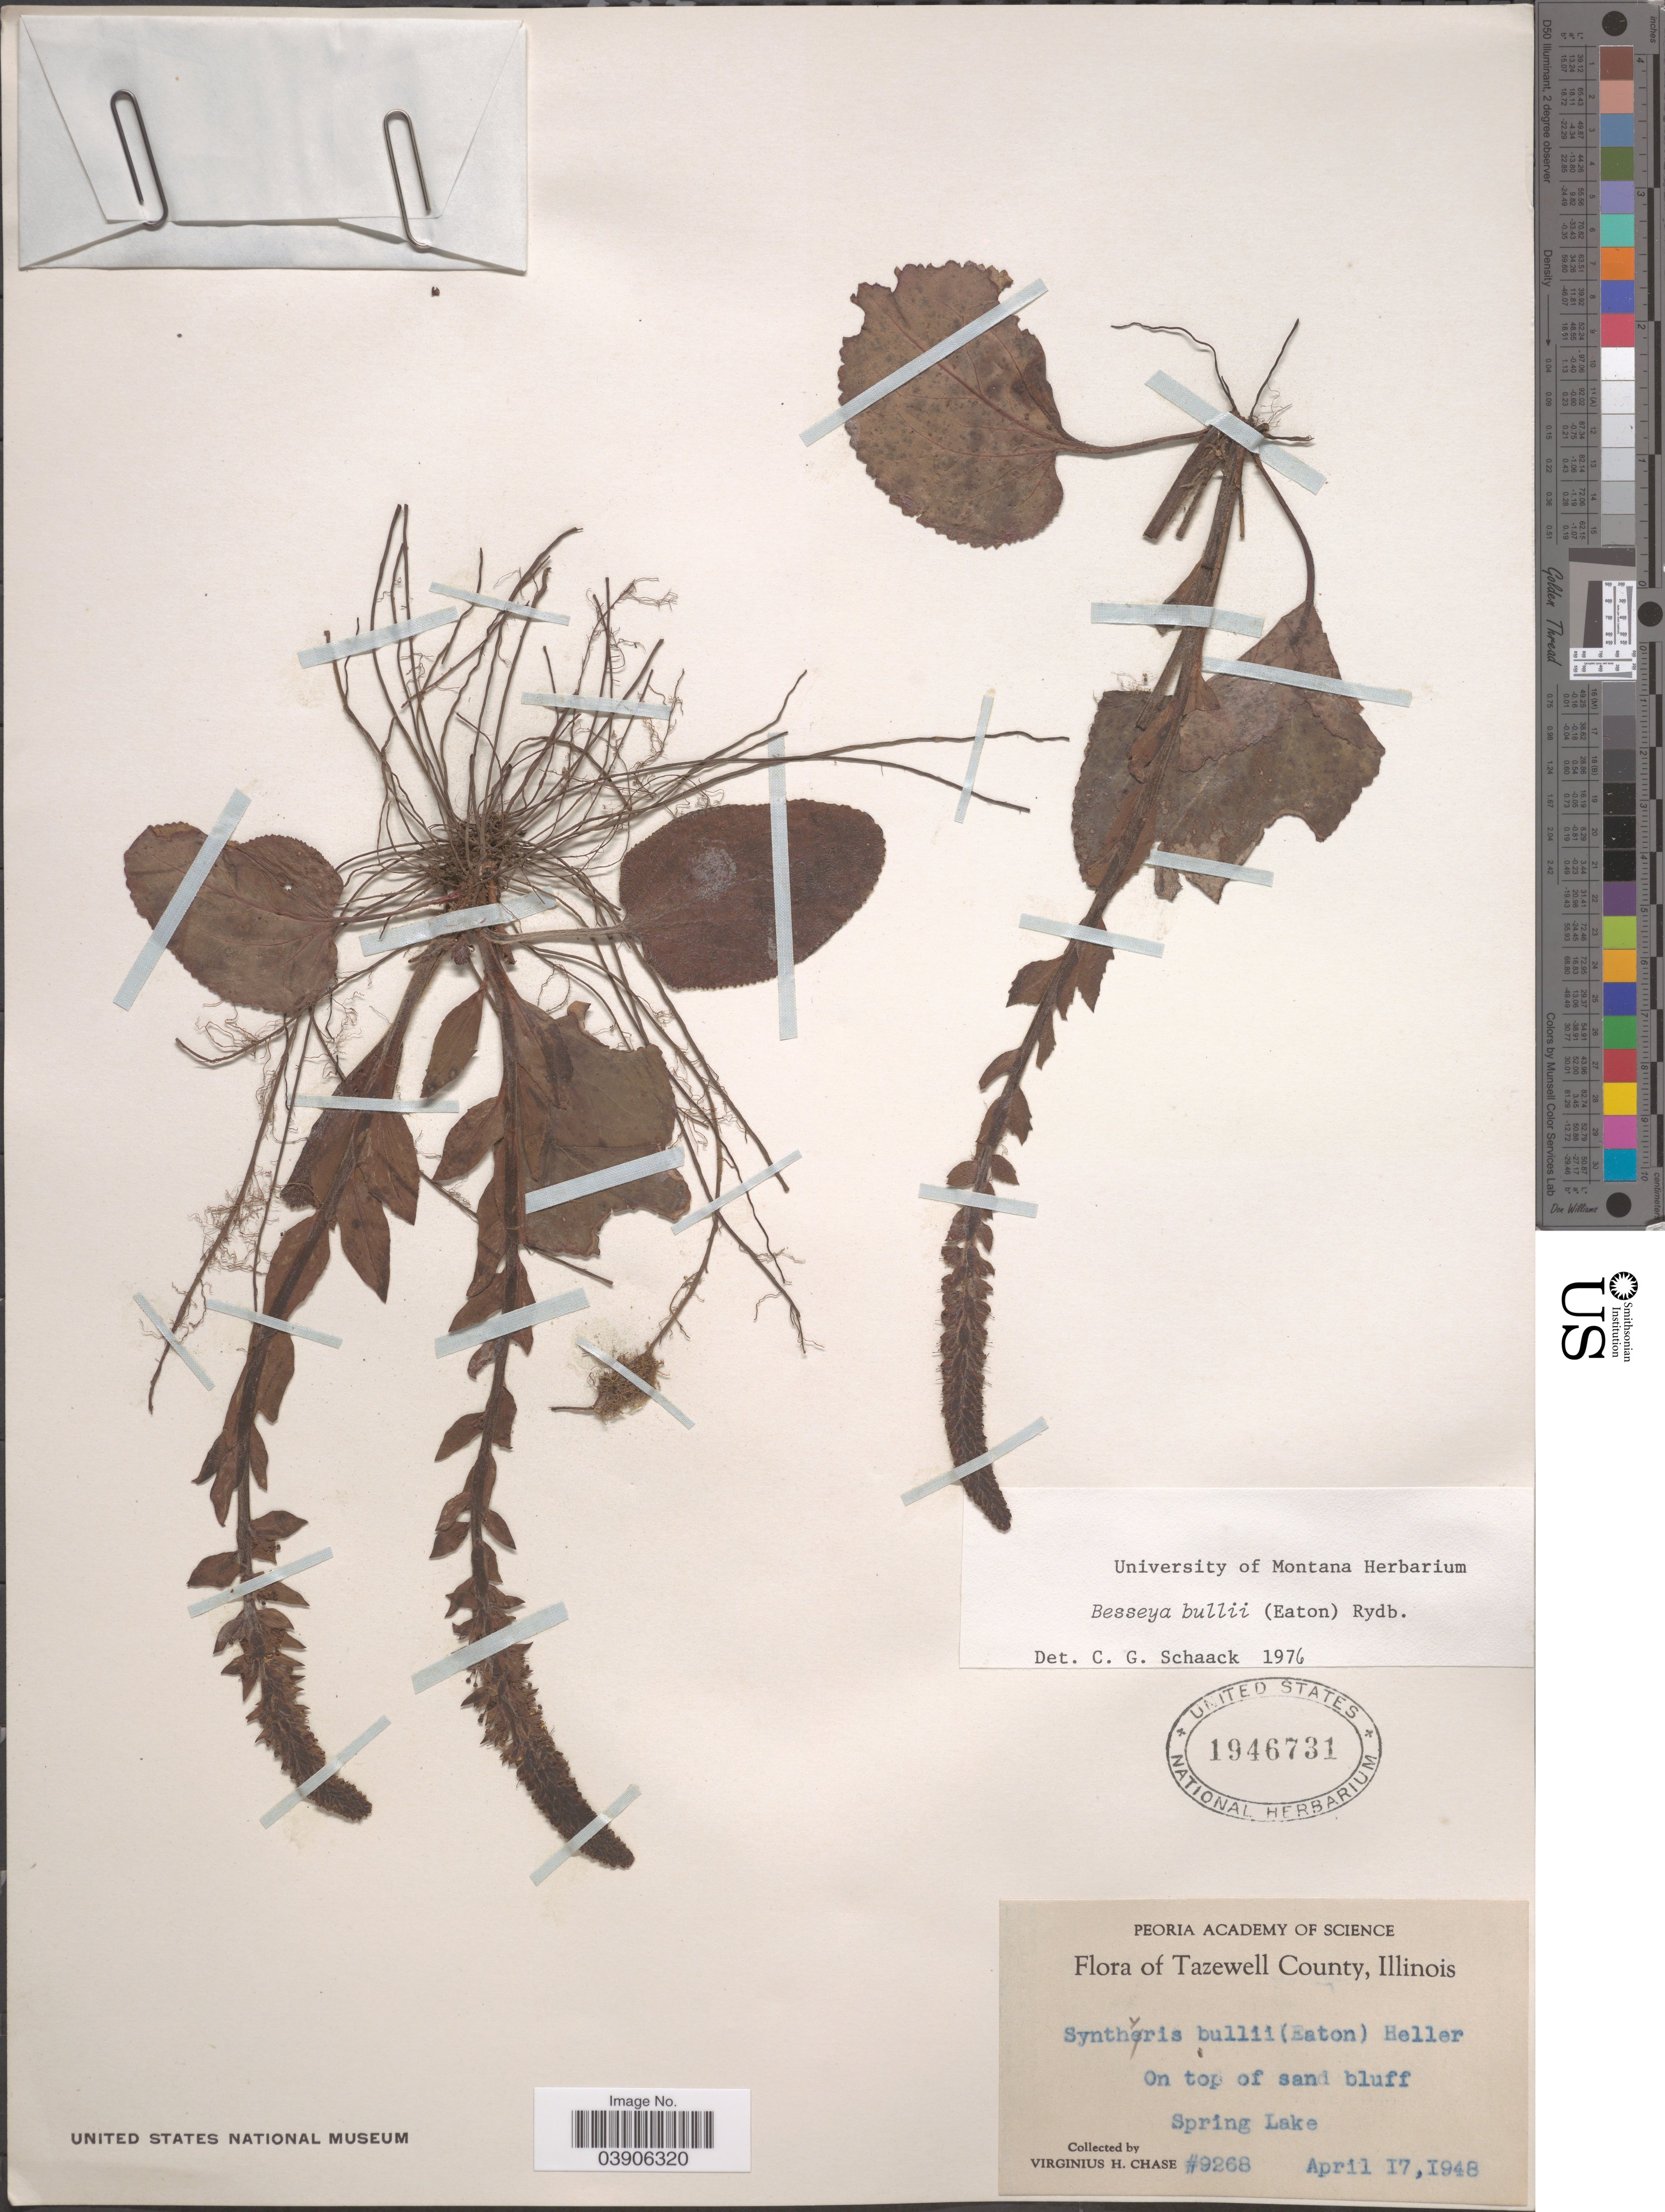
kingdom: Plantae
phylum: Tracheophyta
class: Magnoliopsida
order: Lamiales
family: Plantaginaceae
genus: Synthyris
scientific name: Synthyris bullii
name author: (Eaton) A. Heller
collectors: V. H. Chase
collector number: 9268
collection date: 1948-04-17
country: United States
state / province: Illinois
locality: Tazewell County. On top of sand bluff. Spring Lake.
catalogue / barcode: US 1946731